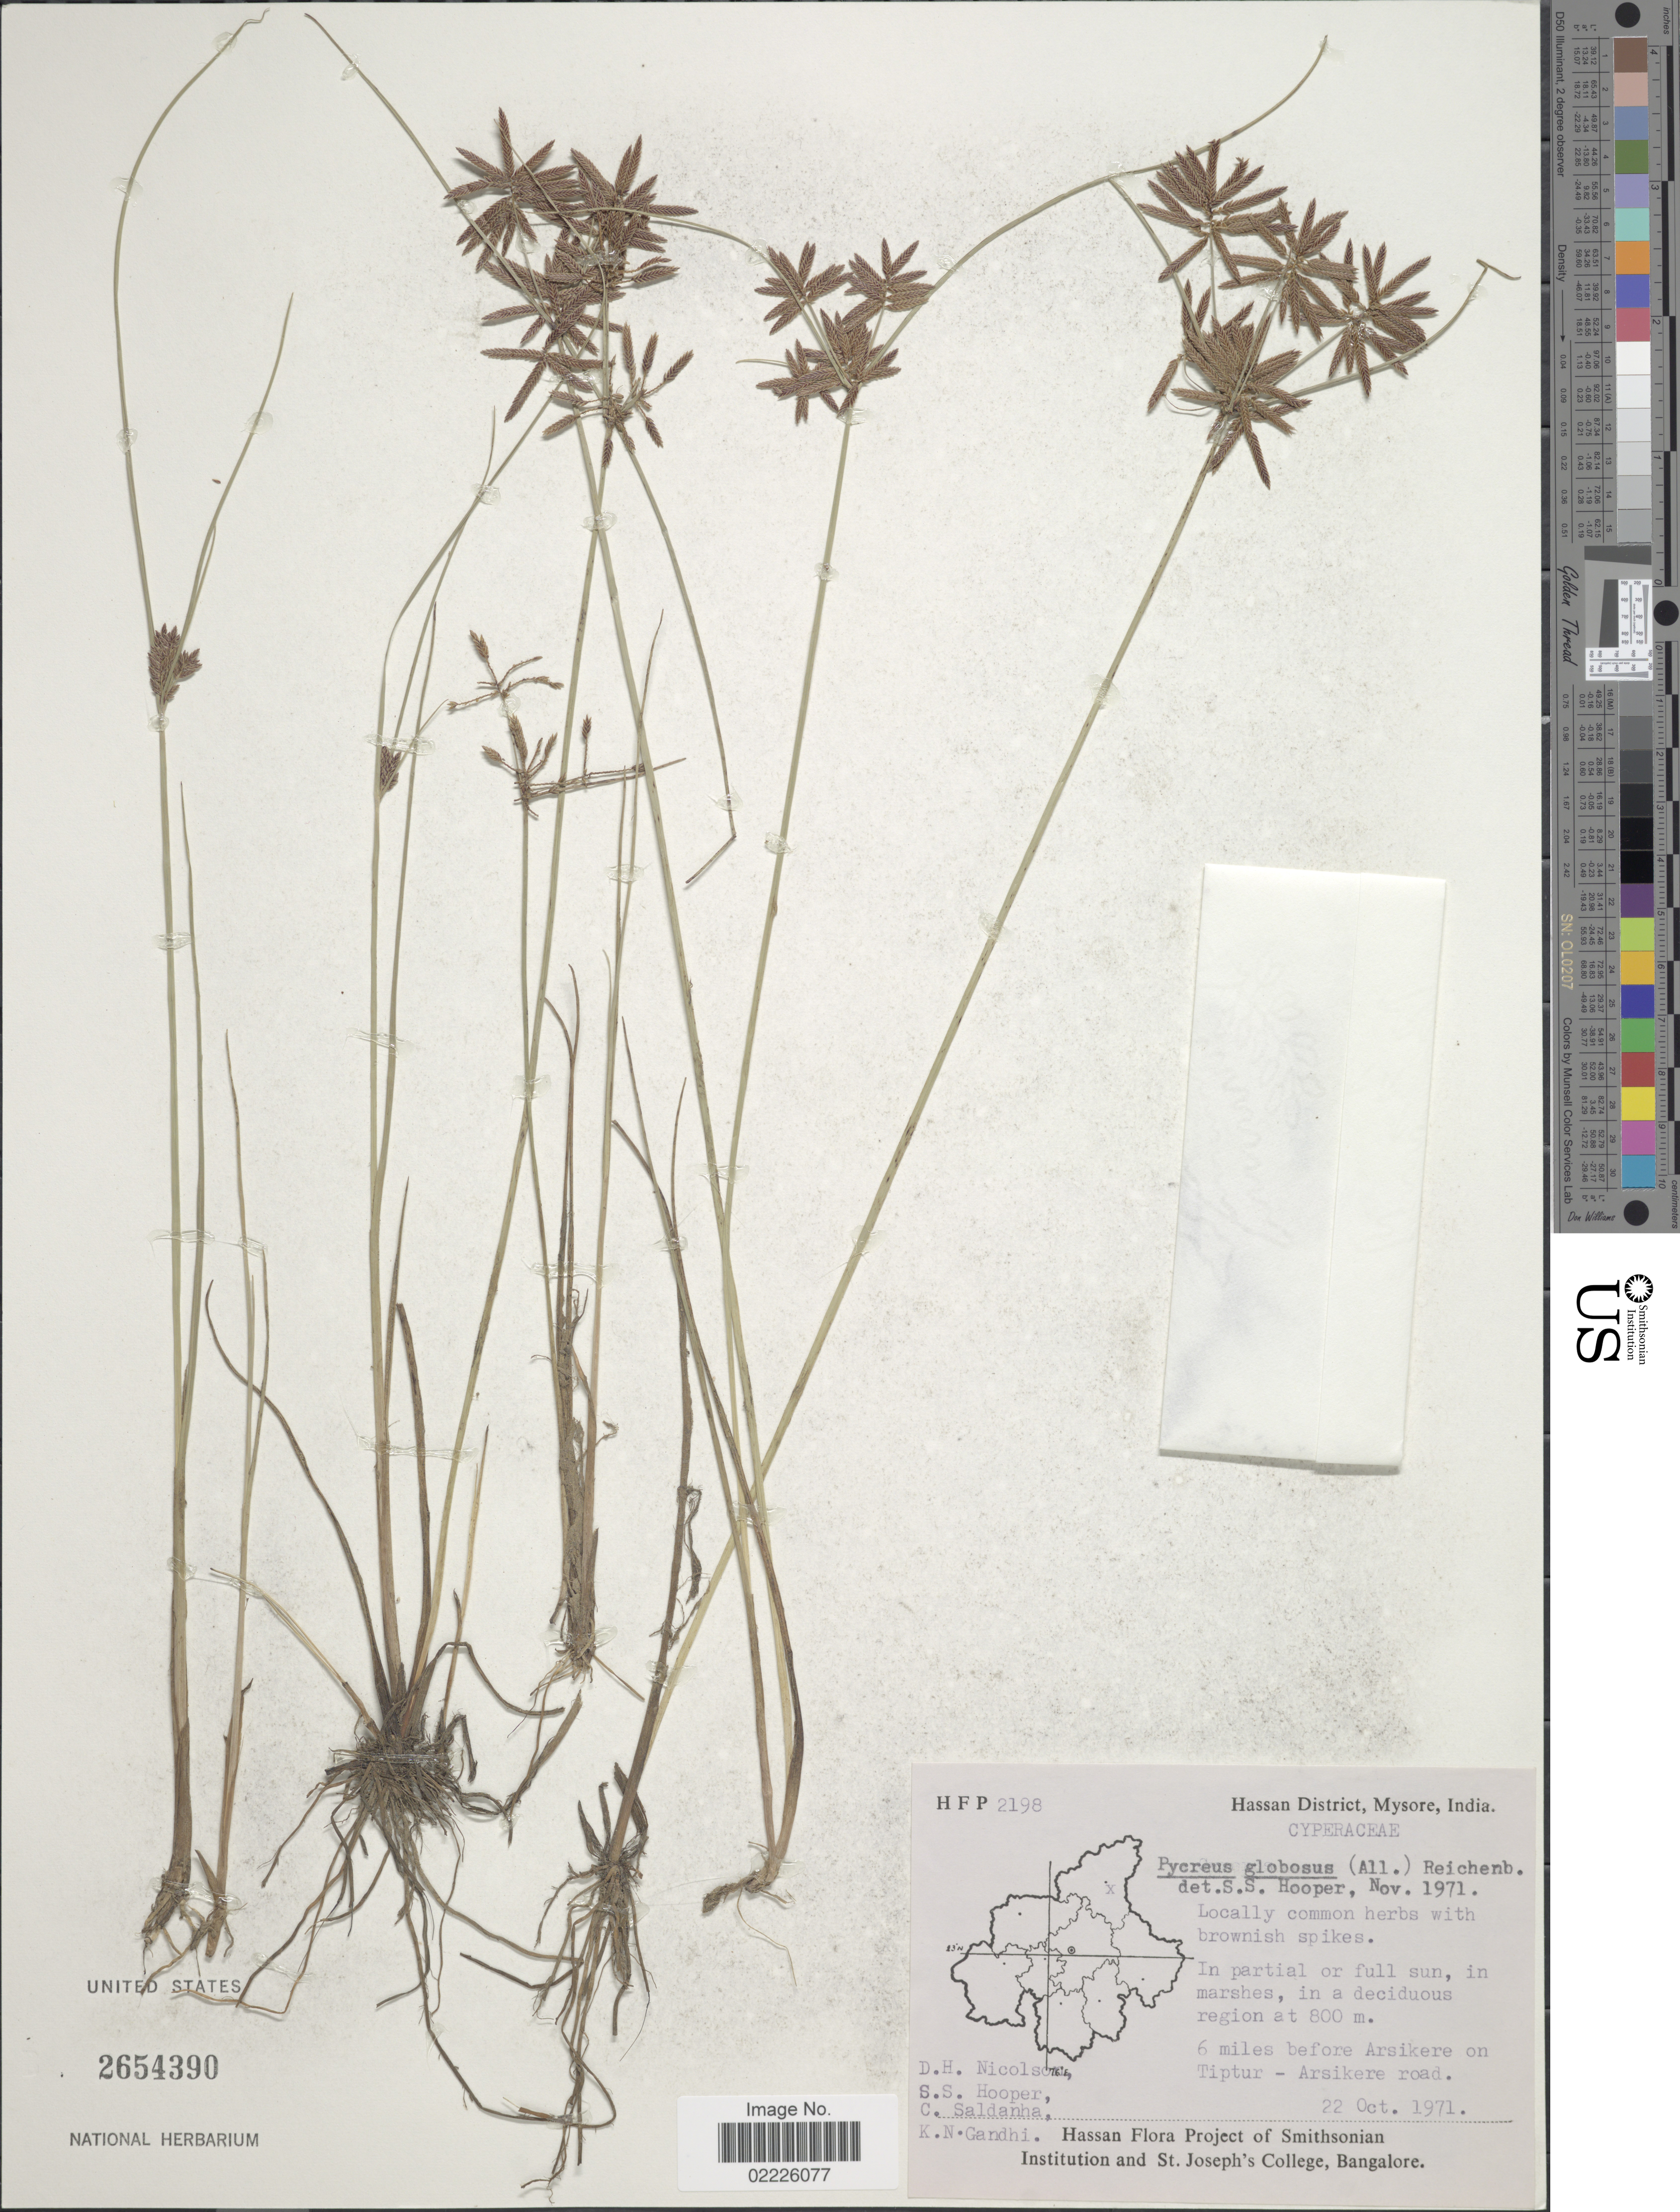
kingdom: Plantae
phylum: Tracheophyta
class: Liliopsida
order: Poales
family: Cyperaceae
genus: Cyperus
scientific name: Cyperus flavidus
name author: Retz.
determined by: Strong, Mark T., (BOT), Smithsonian Institution - National Museum of Natural History (UNITED STATES)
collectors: D. H. Nicolson, S. S. Hooper, C. Saldanha & K. N. Gandhi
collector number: HFP2198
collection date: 1971-10-22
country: India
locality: Hassan District, Mysore, India, 6 miles before Arsikere on Tiptur - Arsikere road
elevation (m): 800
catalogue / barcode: US 2654390